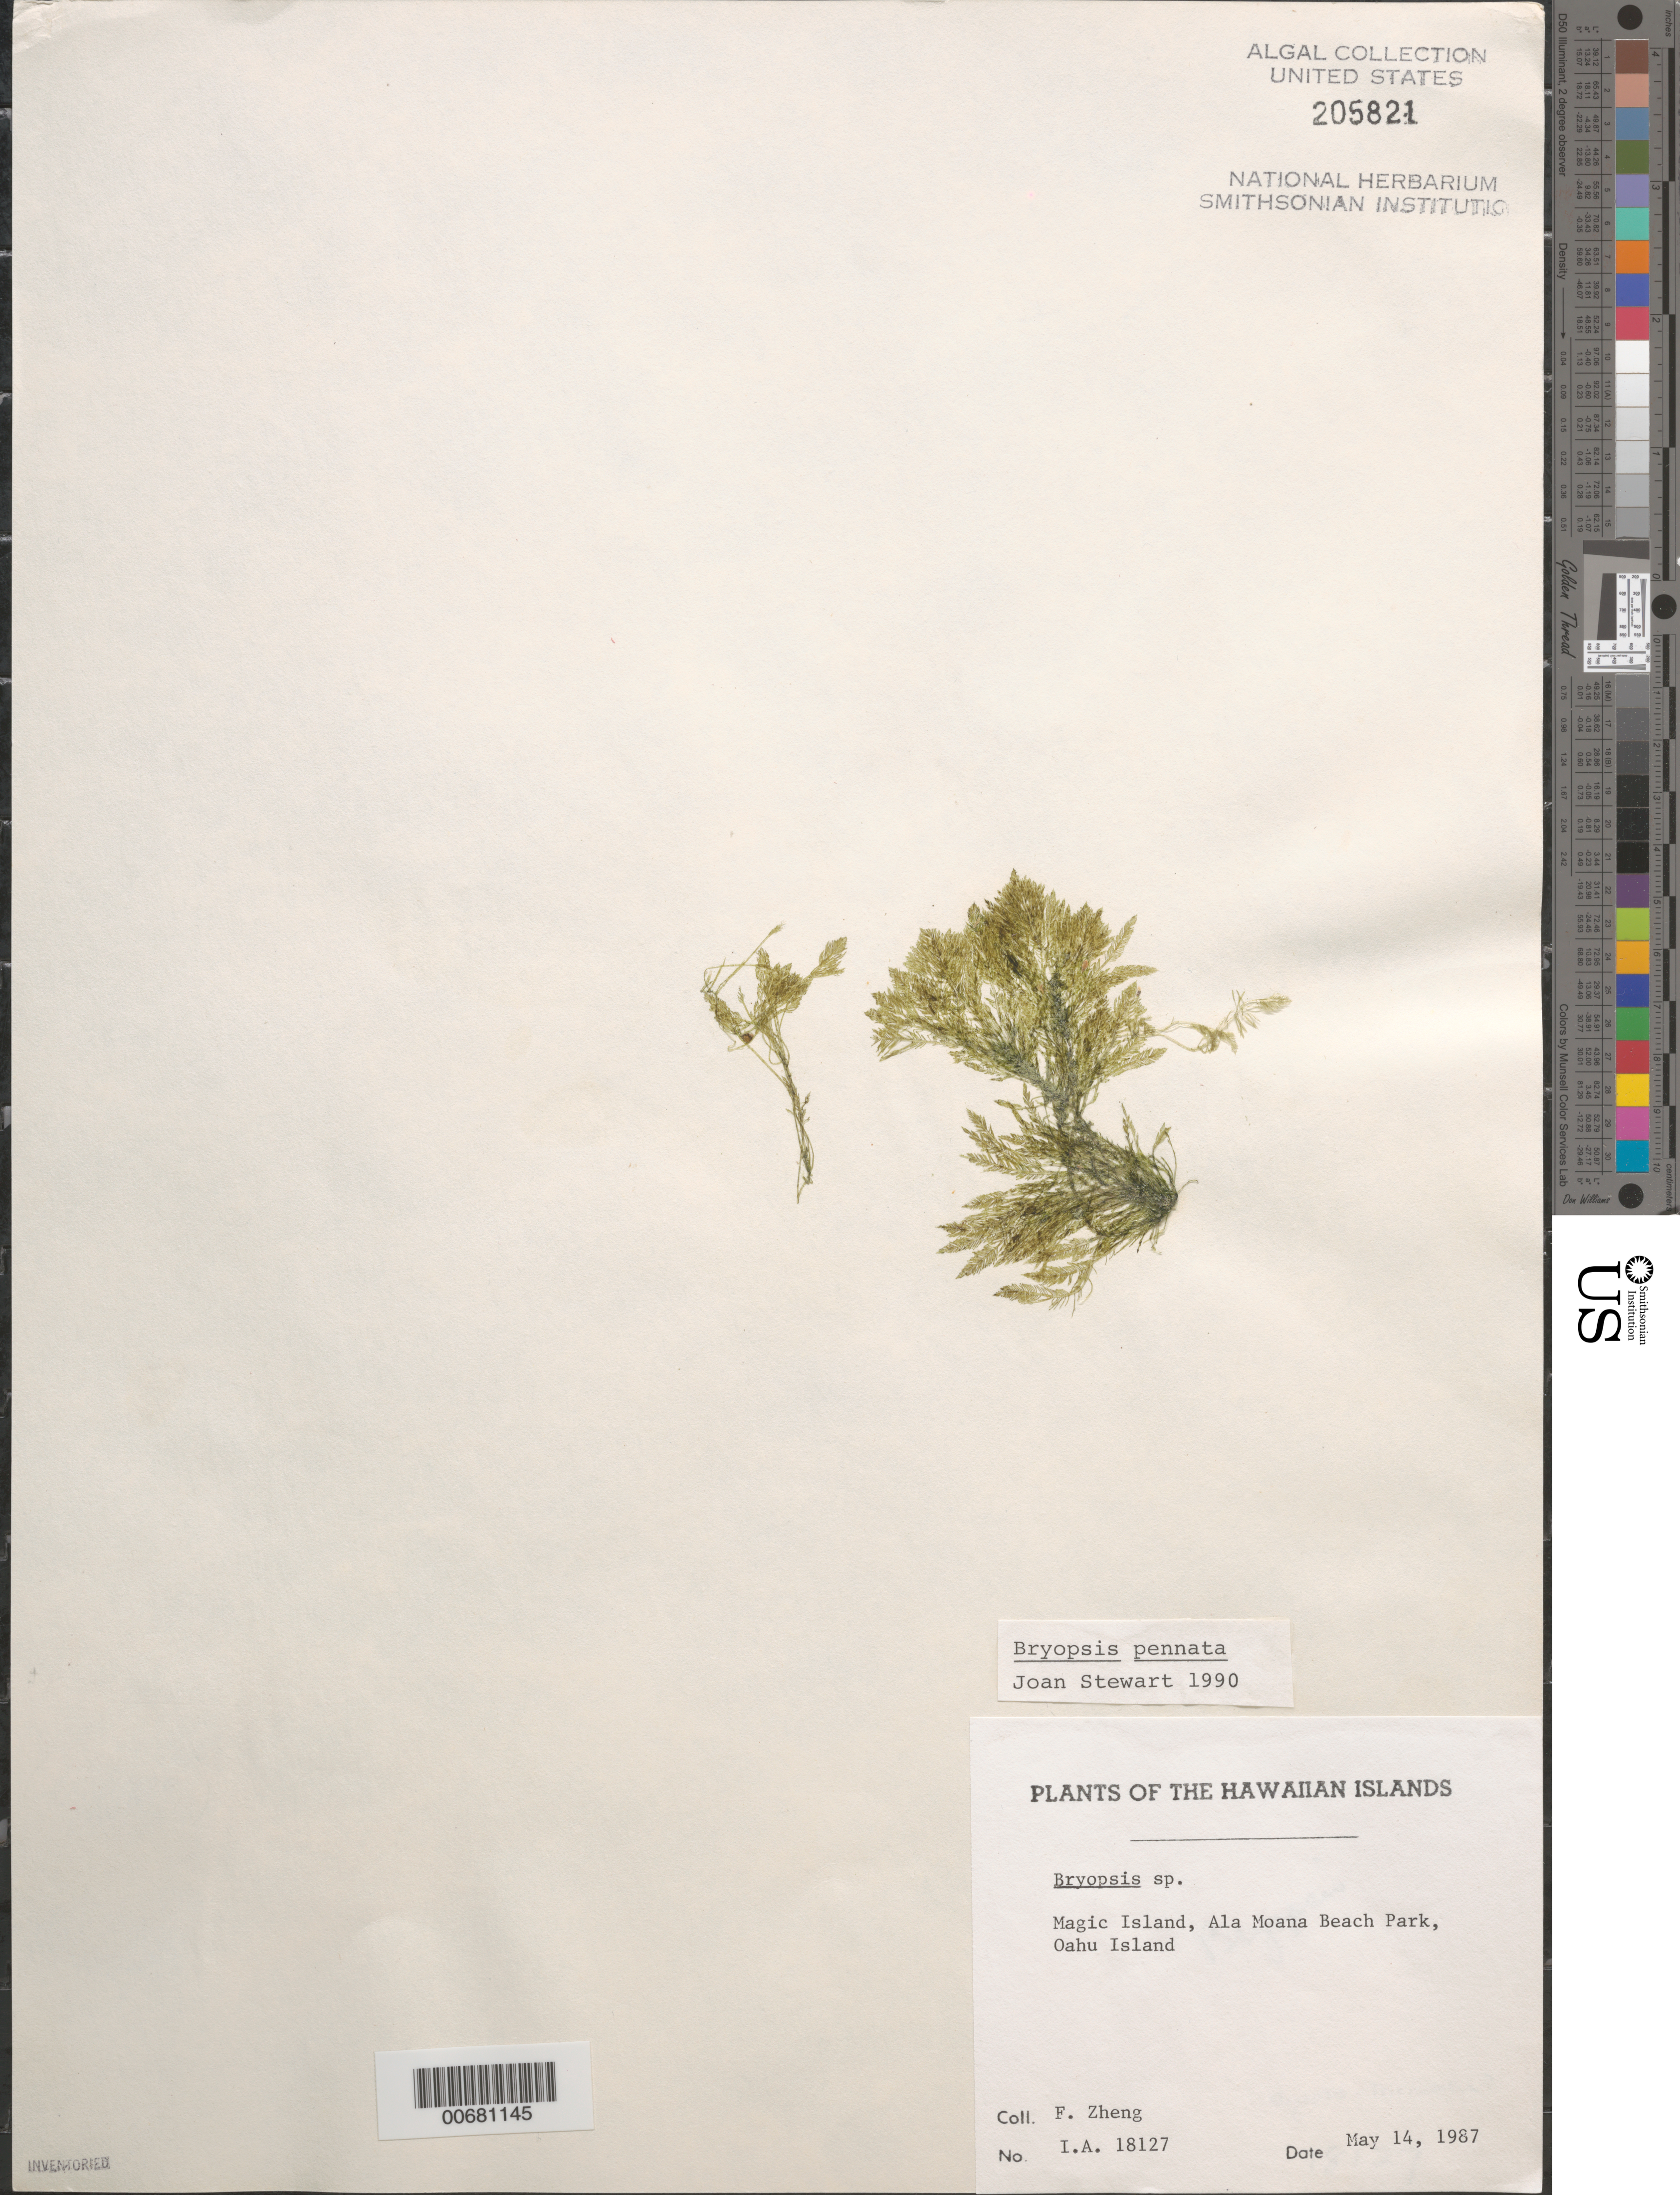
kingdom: Plantae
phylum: Chlorophyta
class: Ulvophyceae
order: Bryopsidales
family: Bryopsidaceae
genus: Bryopsis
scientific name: Bryopsis pennata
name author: J.V.Lamouroux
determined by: Stewart, Joan G.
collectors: F. Zheng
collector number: IAA 18127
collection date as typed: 14 May 1987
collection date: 1987-05-14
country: United States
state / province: Hawaii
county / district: Honolulu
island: Oahu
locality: Magic Island, Ala Moana Beach Park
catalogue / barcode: US 205821